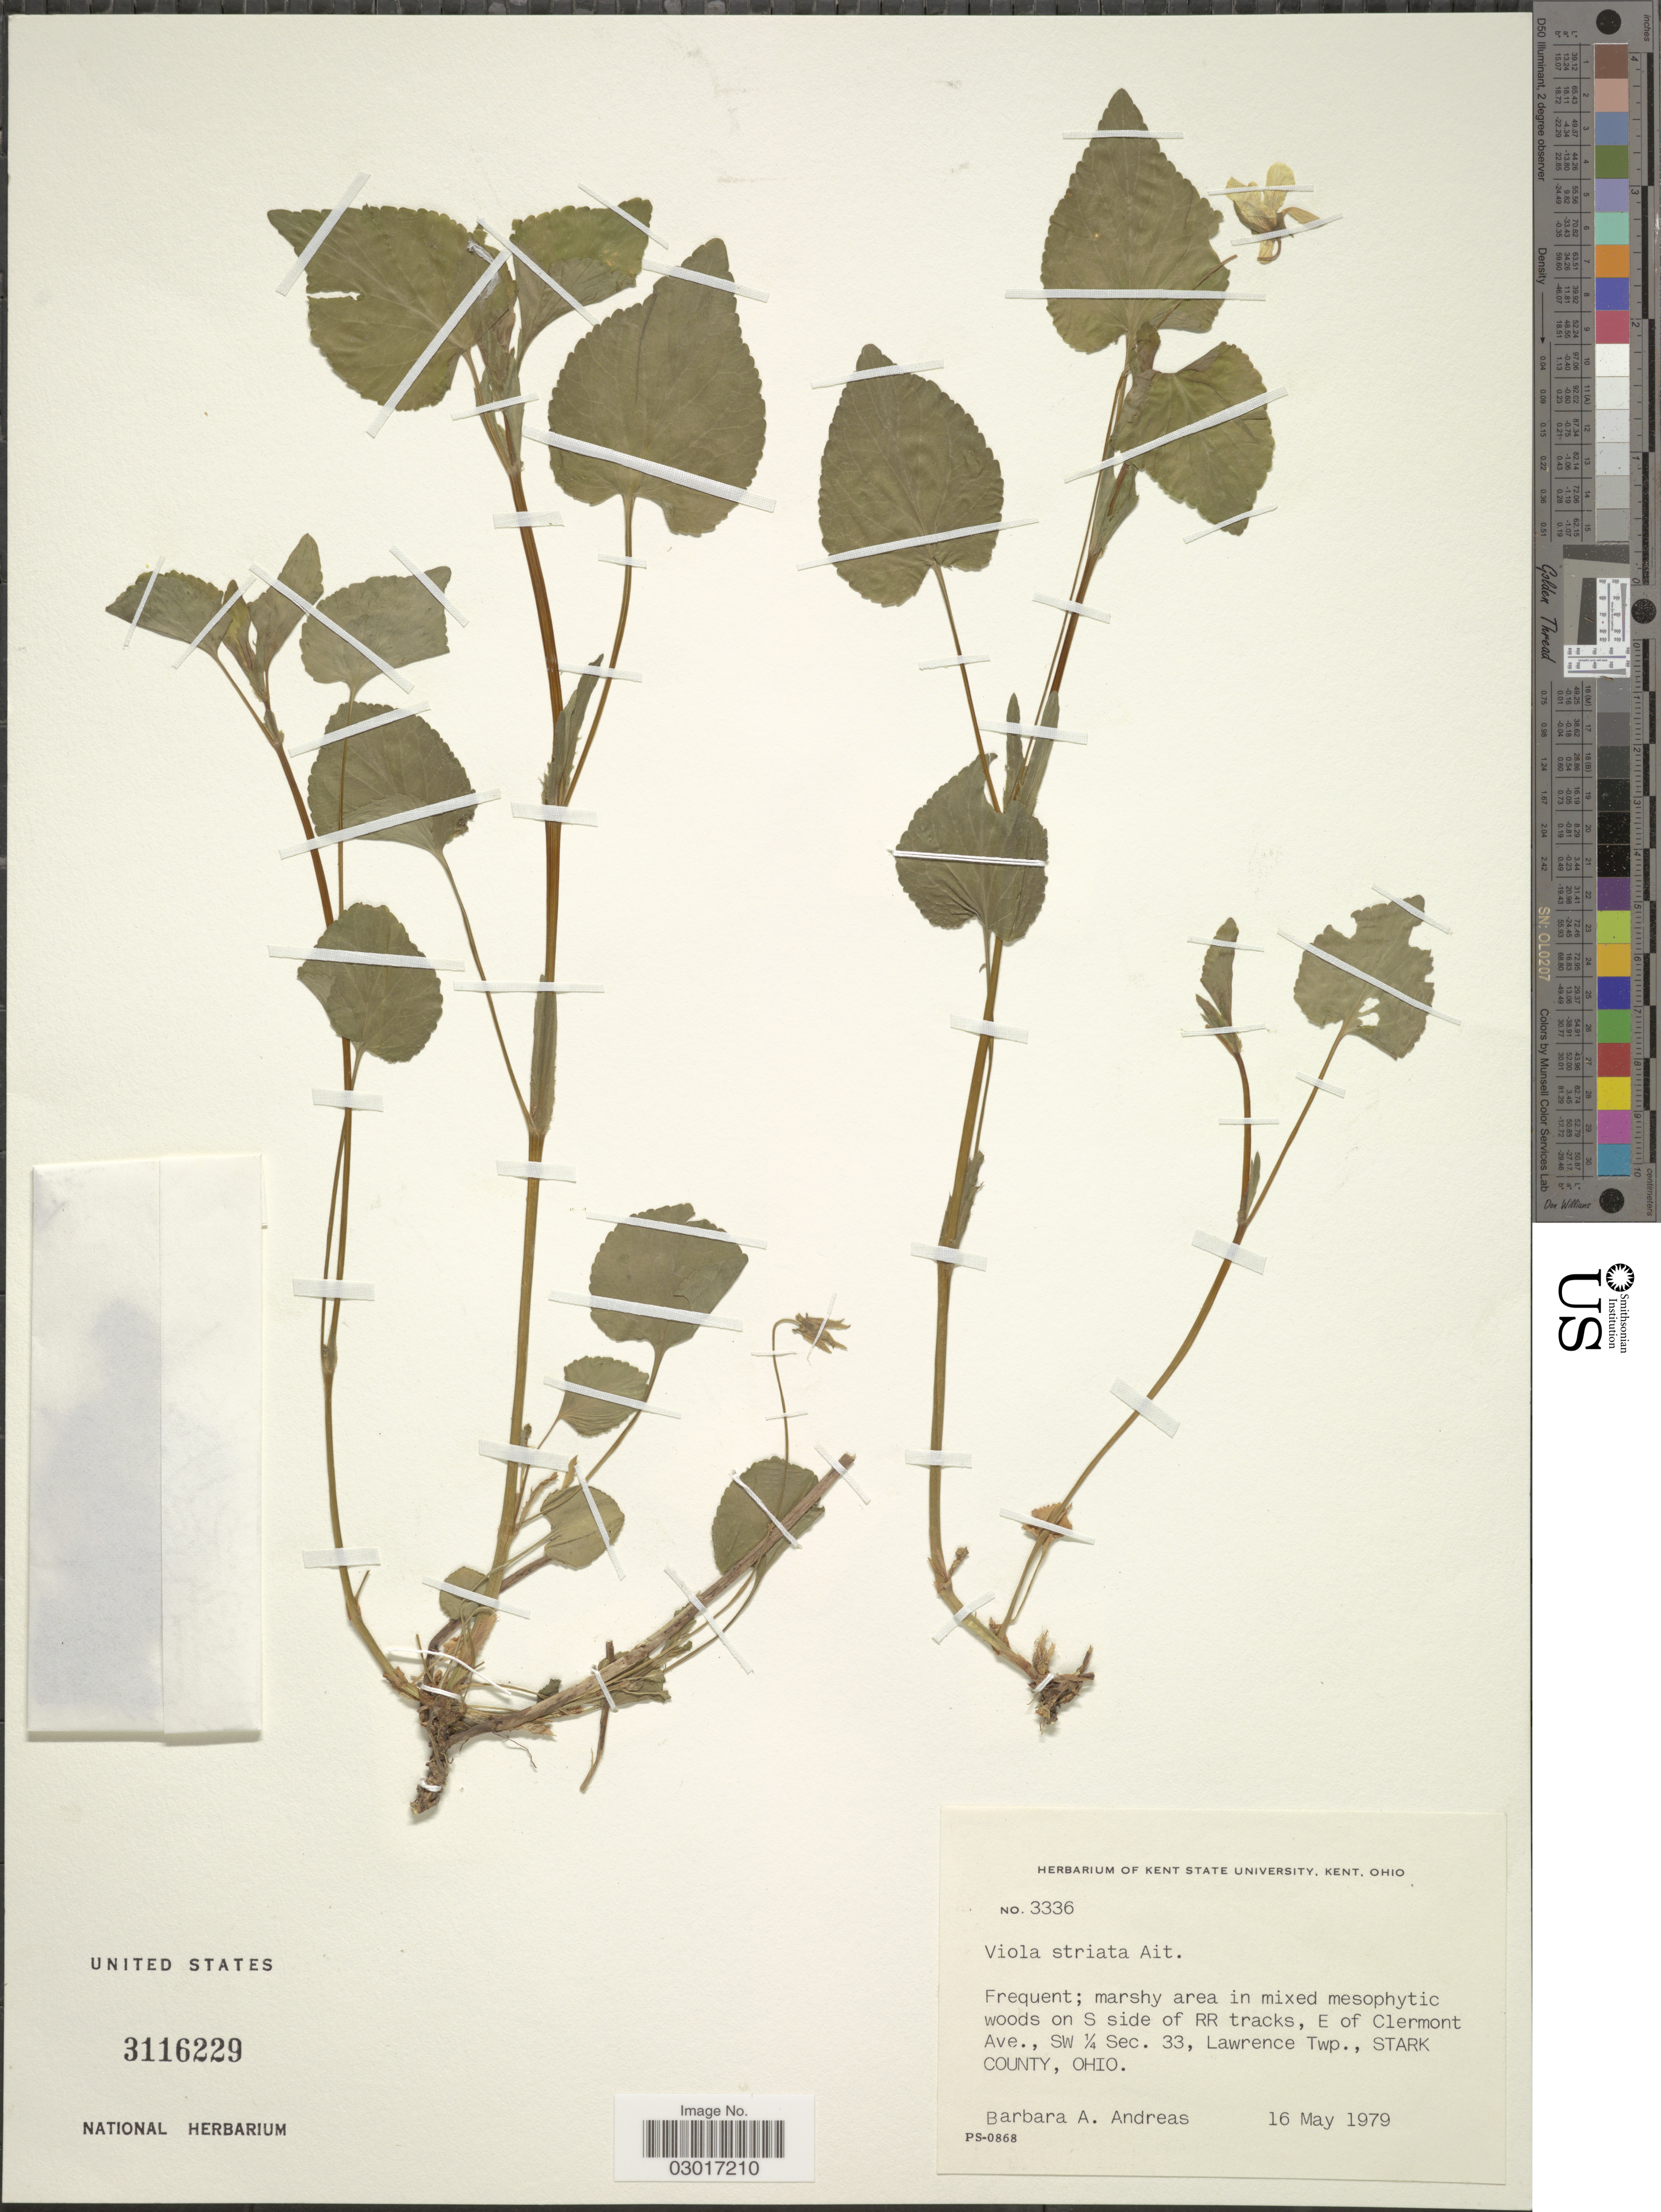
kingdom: Plantae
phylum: Tracheophyta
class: Magnoliopsida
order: Malpighiales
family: Violaceae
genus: Viola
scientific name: Viola striata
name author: Aiton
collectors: B. A. Andreas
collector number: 3336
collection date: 1979-05-16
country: United States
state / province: Ohio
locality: Frequent; marshy area in mixed mesophytic woods on S side of RR tracks, E of Clermont Ave., SW ¼ Sec. 33, Lawrence Twp., Stark County.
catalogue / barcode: US 3116229